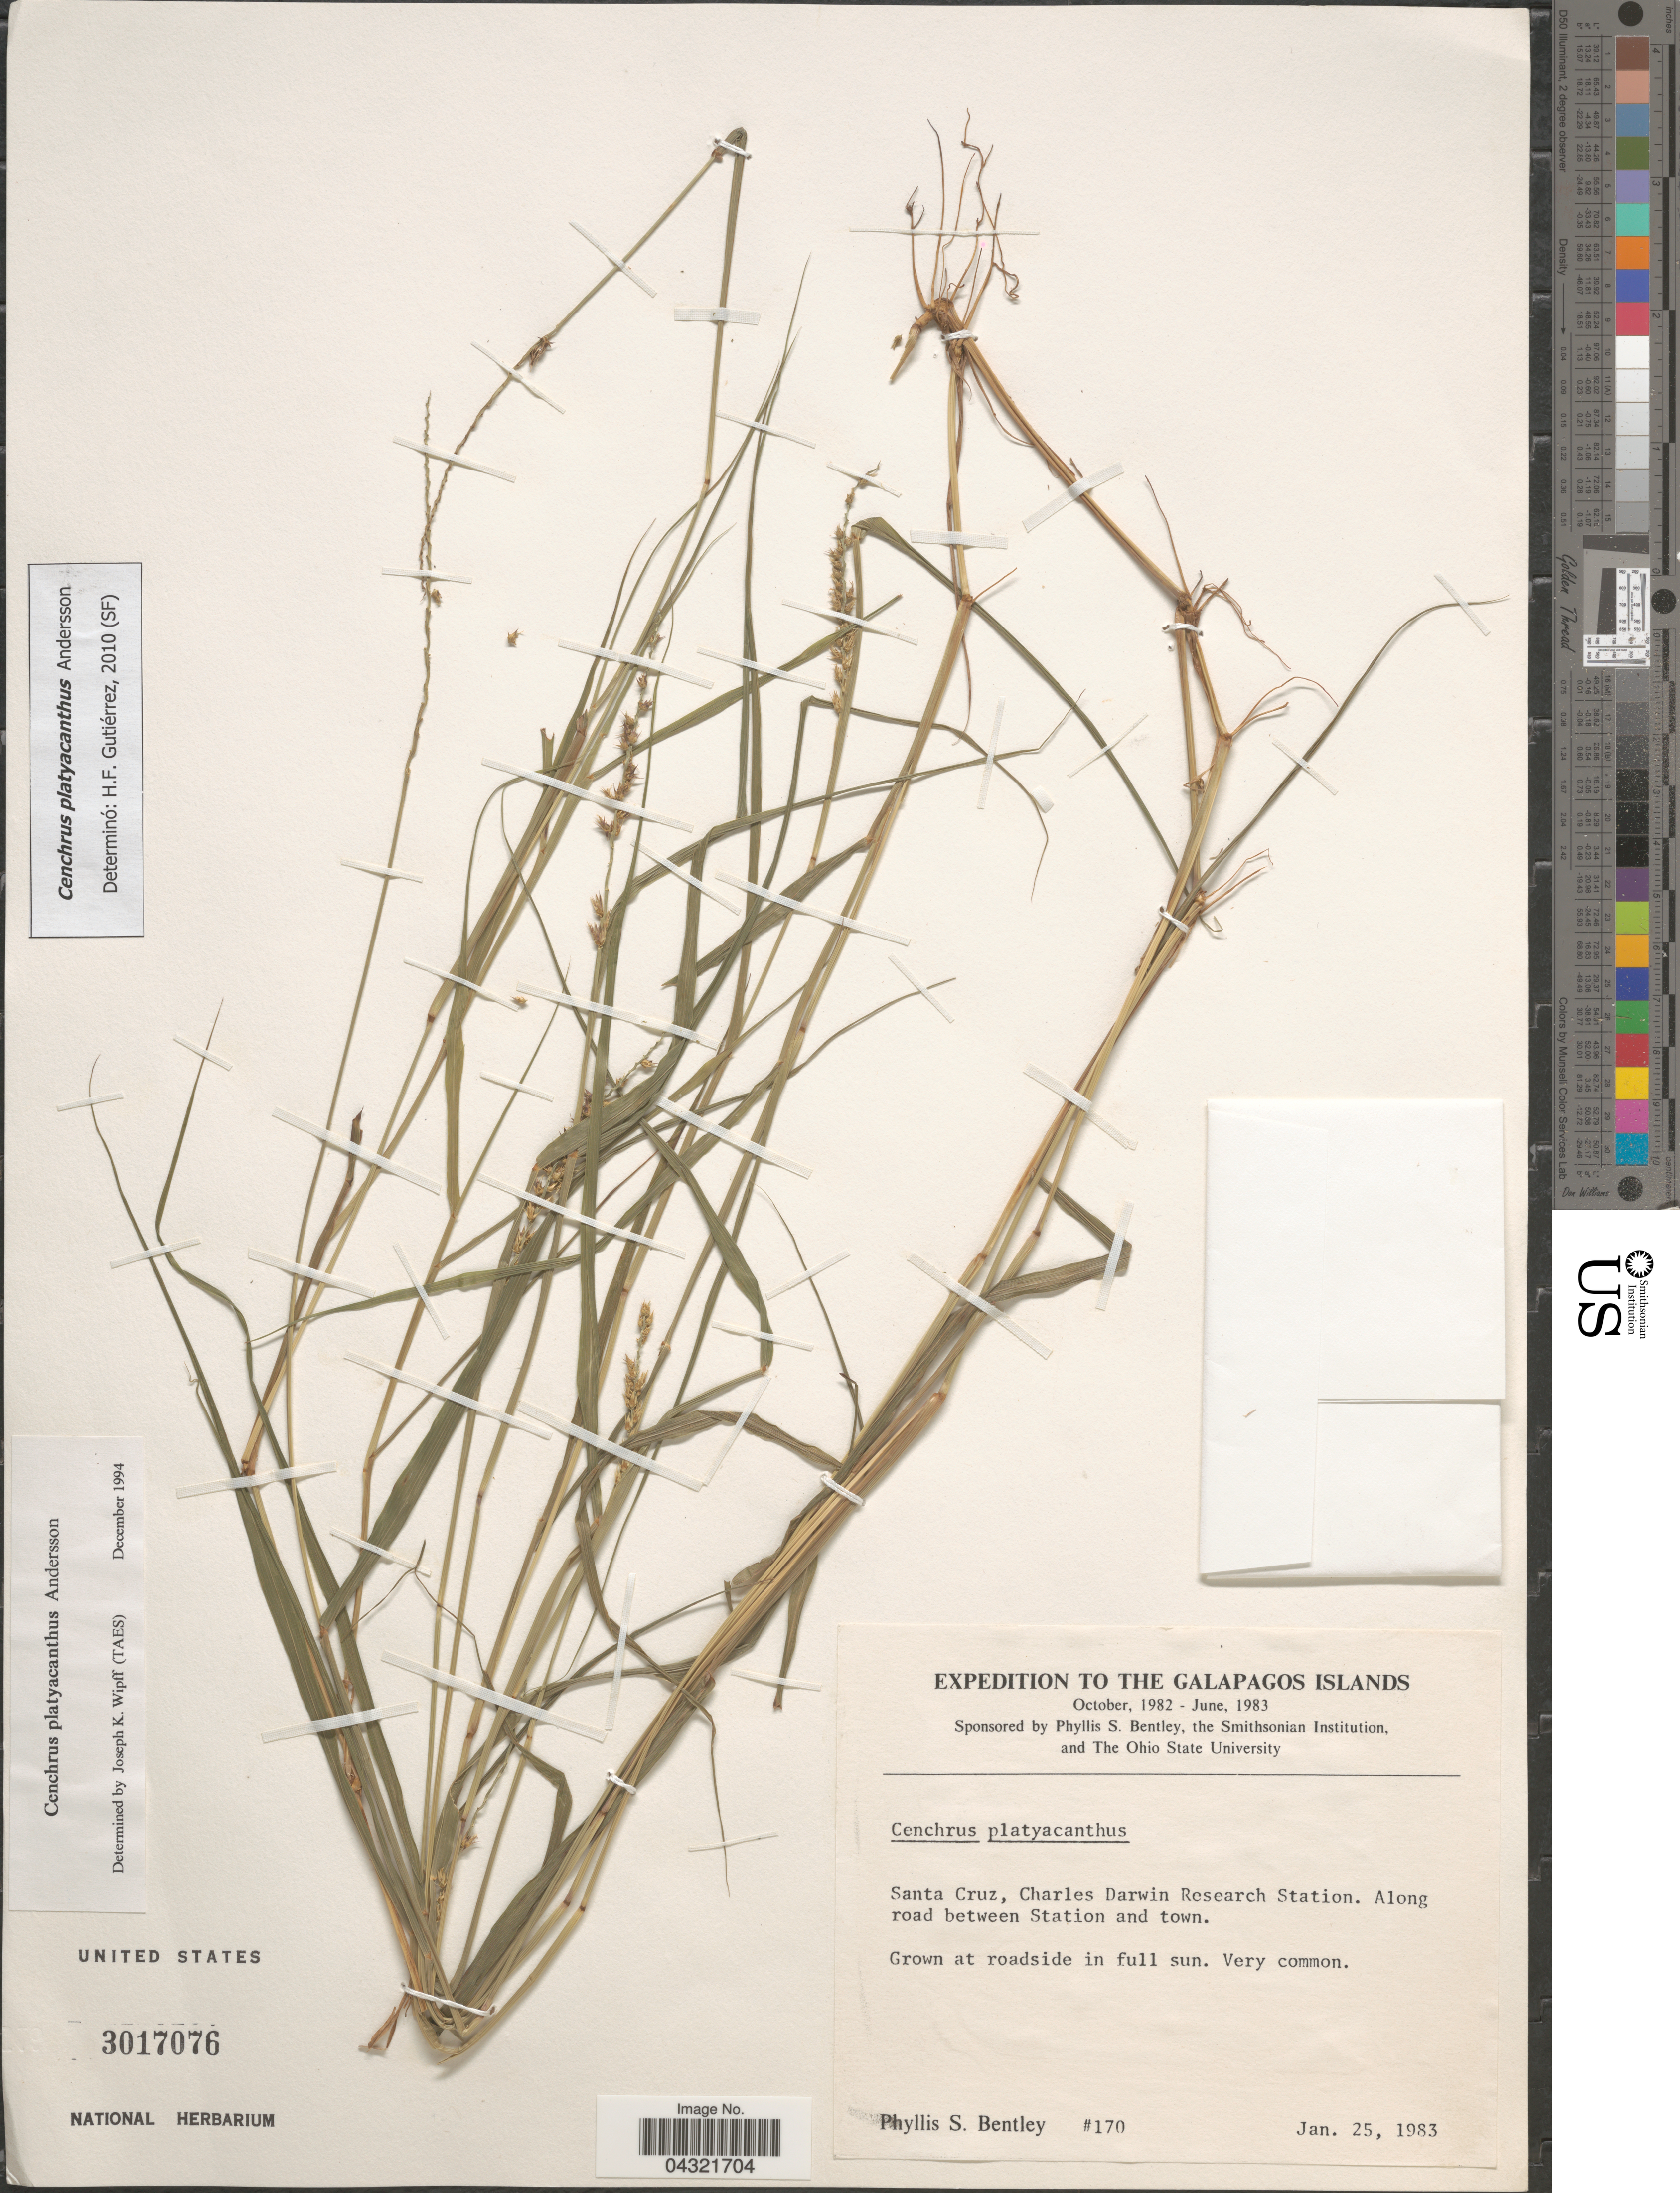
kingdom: Plantae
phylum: Tracheophyta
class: Liliopsida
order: Poales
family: Poaceae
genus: Cenchrus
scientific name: Cenchrus platyacanthus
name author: Andersson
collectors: P. S. Bentley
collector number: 170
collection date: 1983-01-25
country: Ecuador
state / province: Colón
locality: The Galapagos Islands. Santa Cruz, Charles Darwin Research Station. Along road between Station and town. Grown at roadside in full sun. Very common.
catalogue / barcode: US 3017076